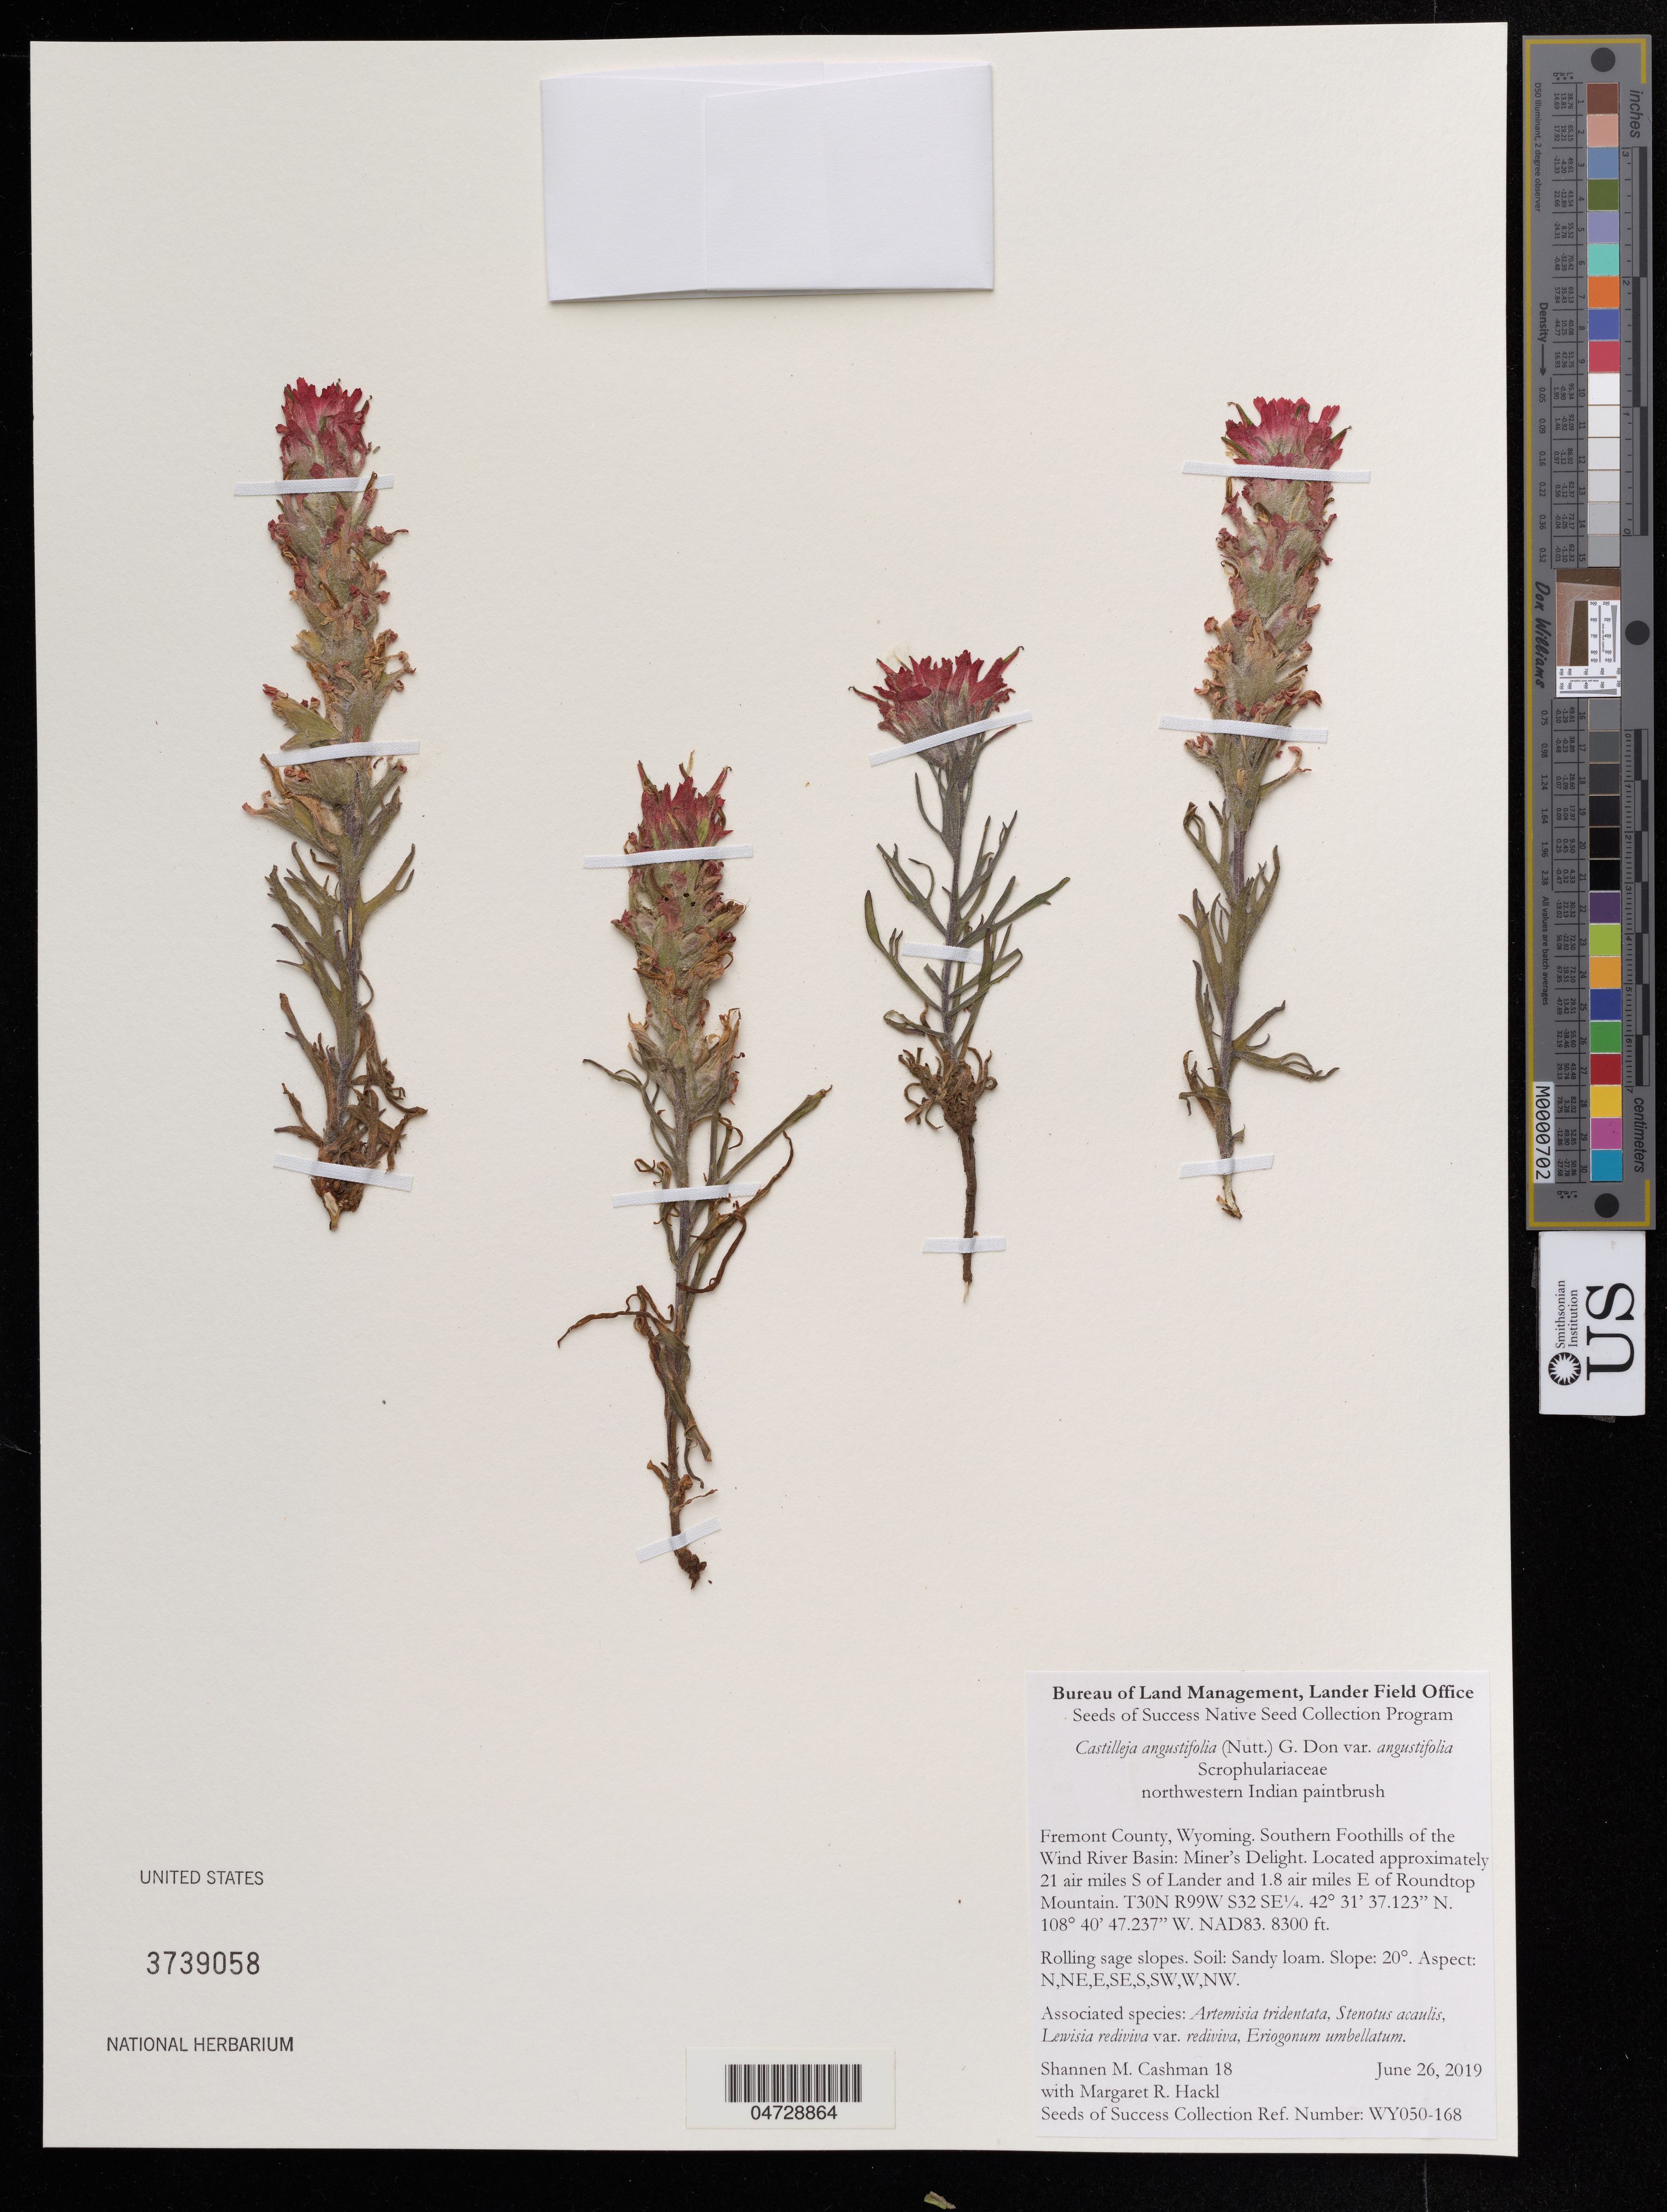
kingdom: Plantae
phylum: Tracheophyta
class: Magnoliopsida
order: Lamiales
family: Orobanchaceae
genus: Castilleja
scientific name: Castilleja angustifolia var. angustifolia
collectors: S. Cashman & M. Hackl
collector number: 18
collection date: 2019-06-26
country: United States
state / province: Wyoming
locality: Fremont County, Southern Foothills of the Wind River Basin: Miner's Delight. 21 air miles S of Lander and 1.8 air miles E of Roundtop Mountain.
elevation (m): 2530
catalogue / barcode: US 3739058